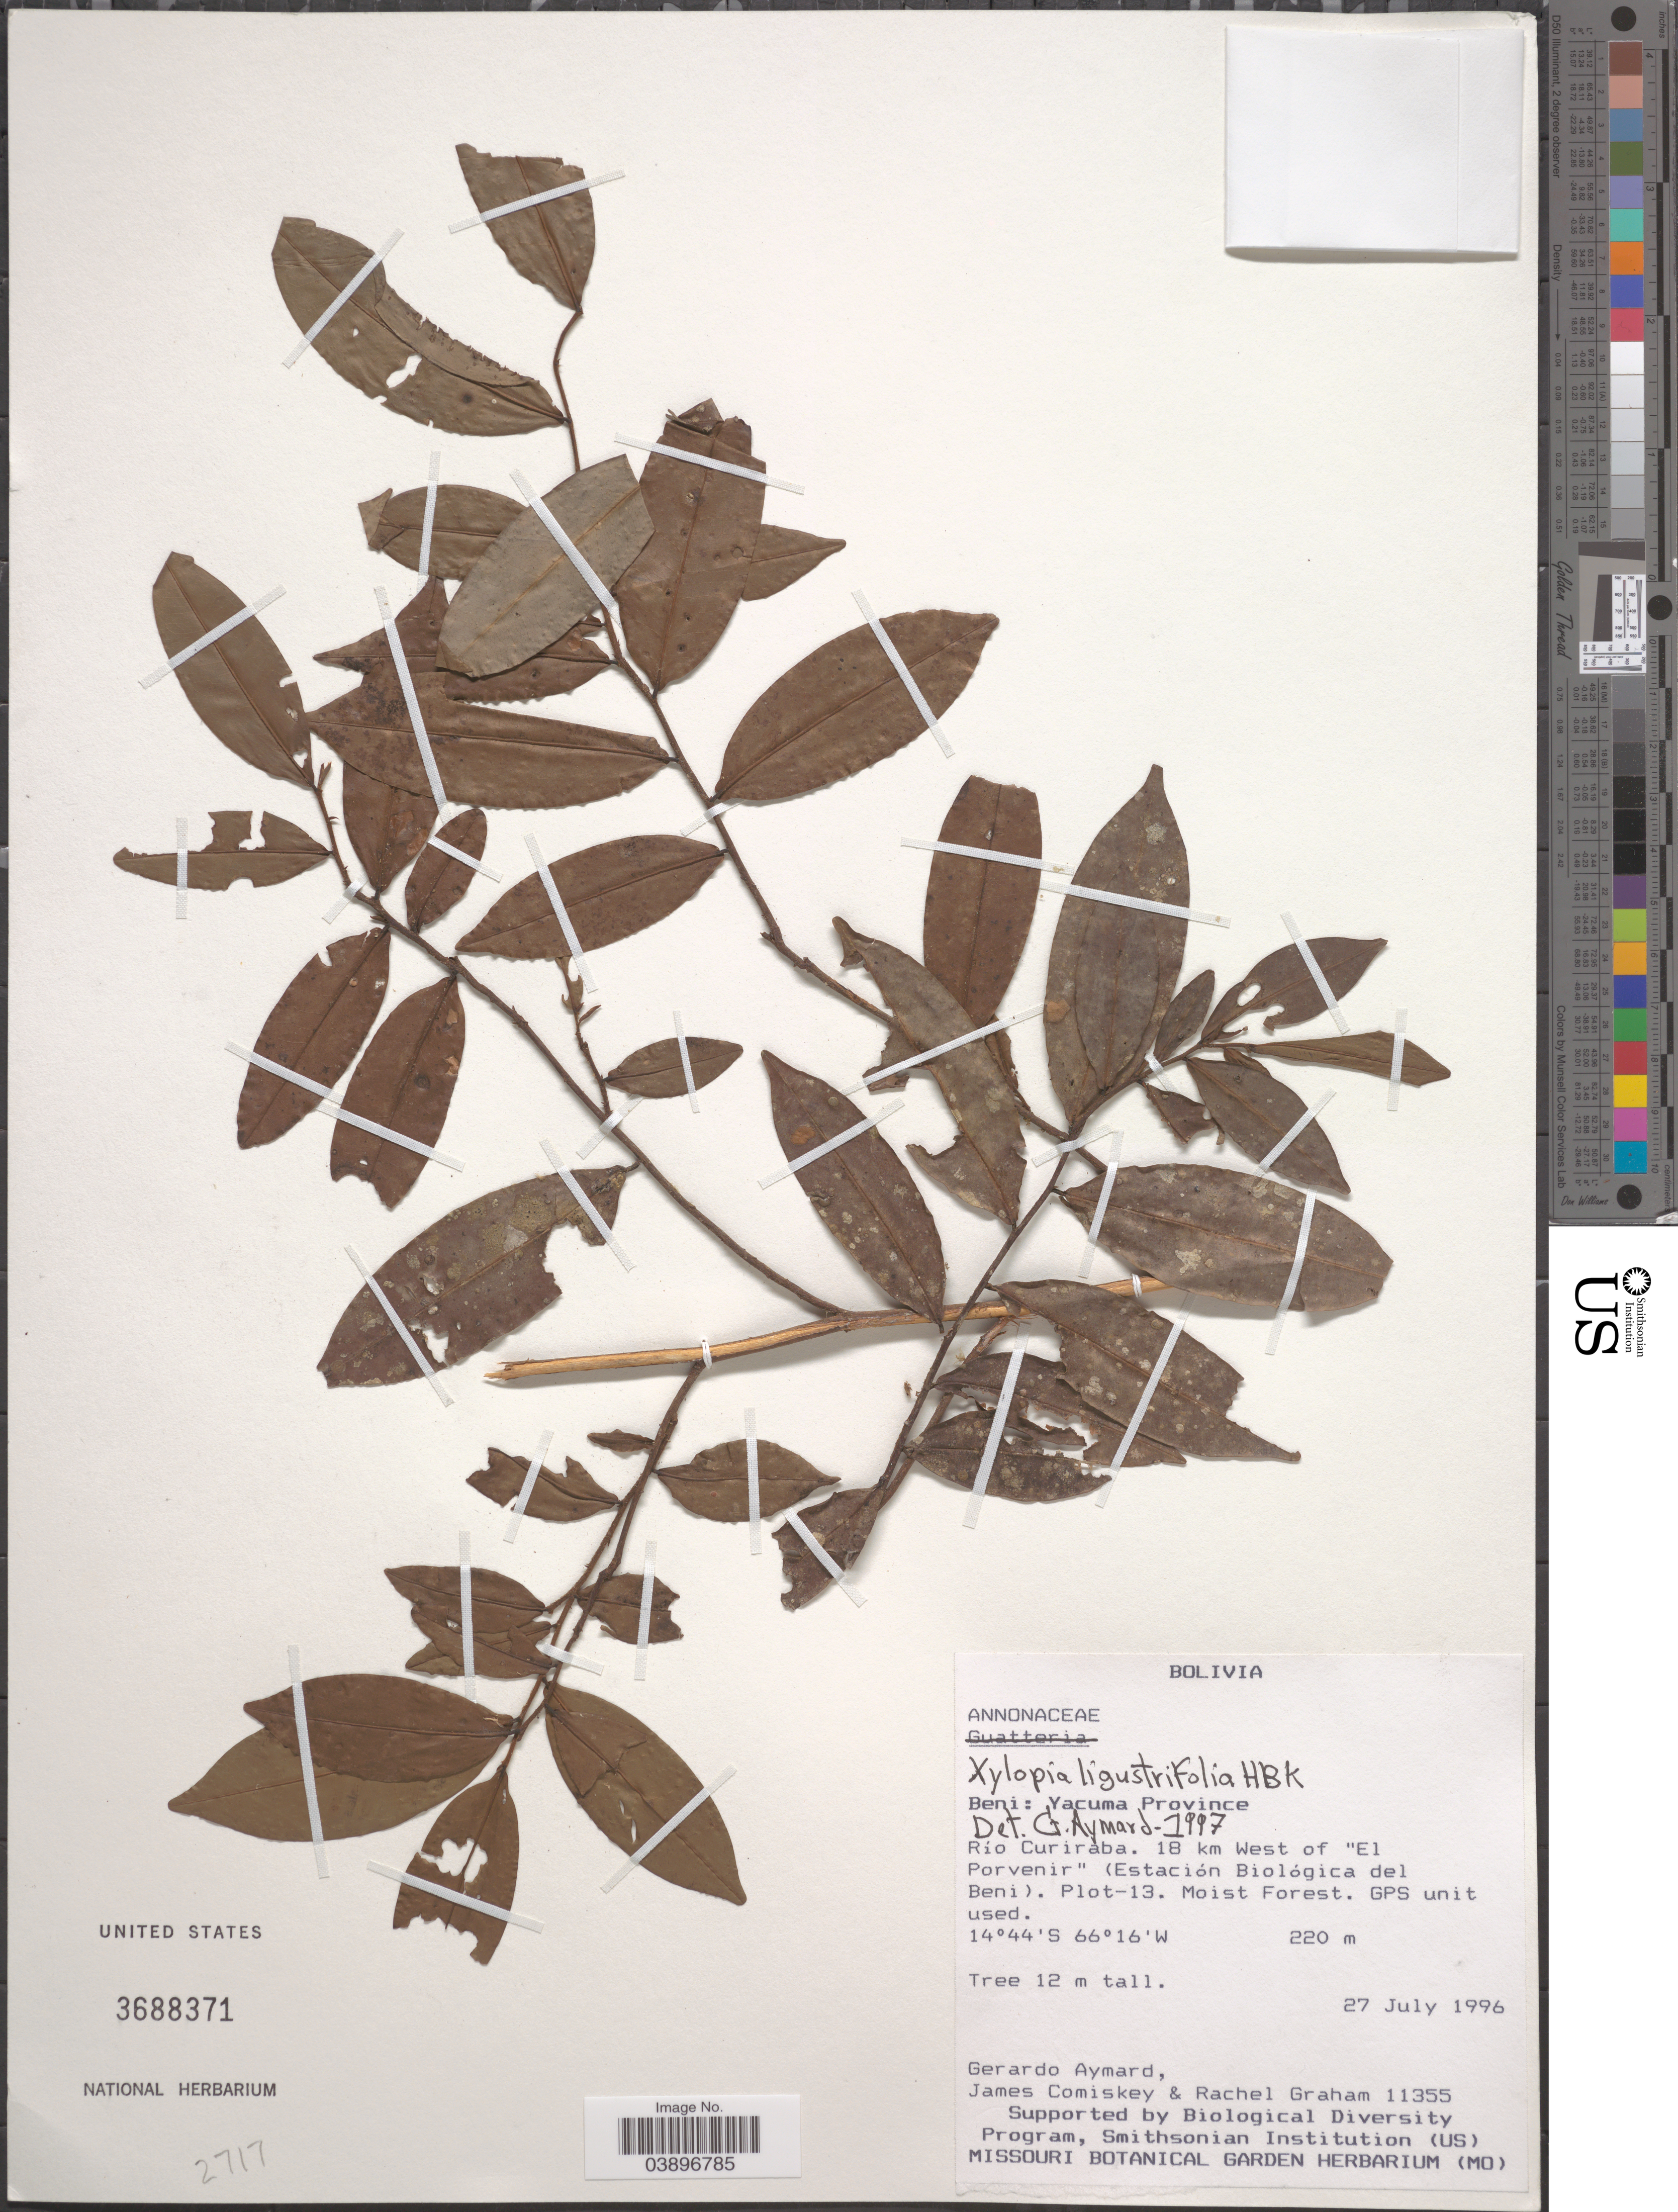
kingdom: Plantae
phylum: Tracheophyta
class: Magnoliopsida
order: Magnoliales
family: Annonaceae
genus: Xylopia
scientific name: Xylopia ligustrifolia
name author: Dunal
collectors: G. A. Aymard, J. A. Comiskey & R. Graham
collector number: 11355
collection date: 1996-07-27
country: Bolivia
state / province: Beni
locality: Yacuma Province. Río Curiraba. 18 km West of "El Porvenir" (Estación Biológica del Beni). Plot-13.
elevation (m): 220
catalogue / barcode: US 3688371